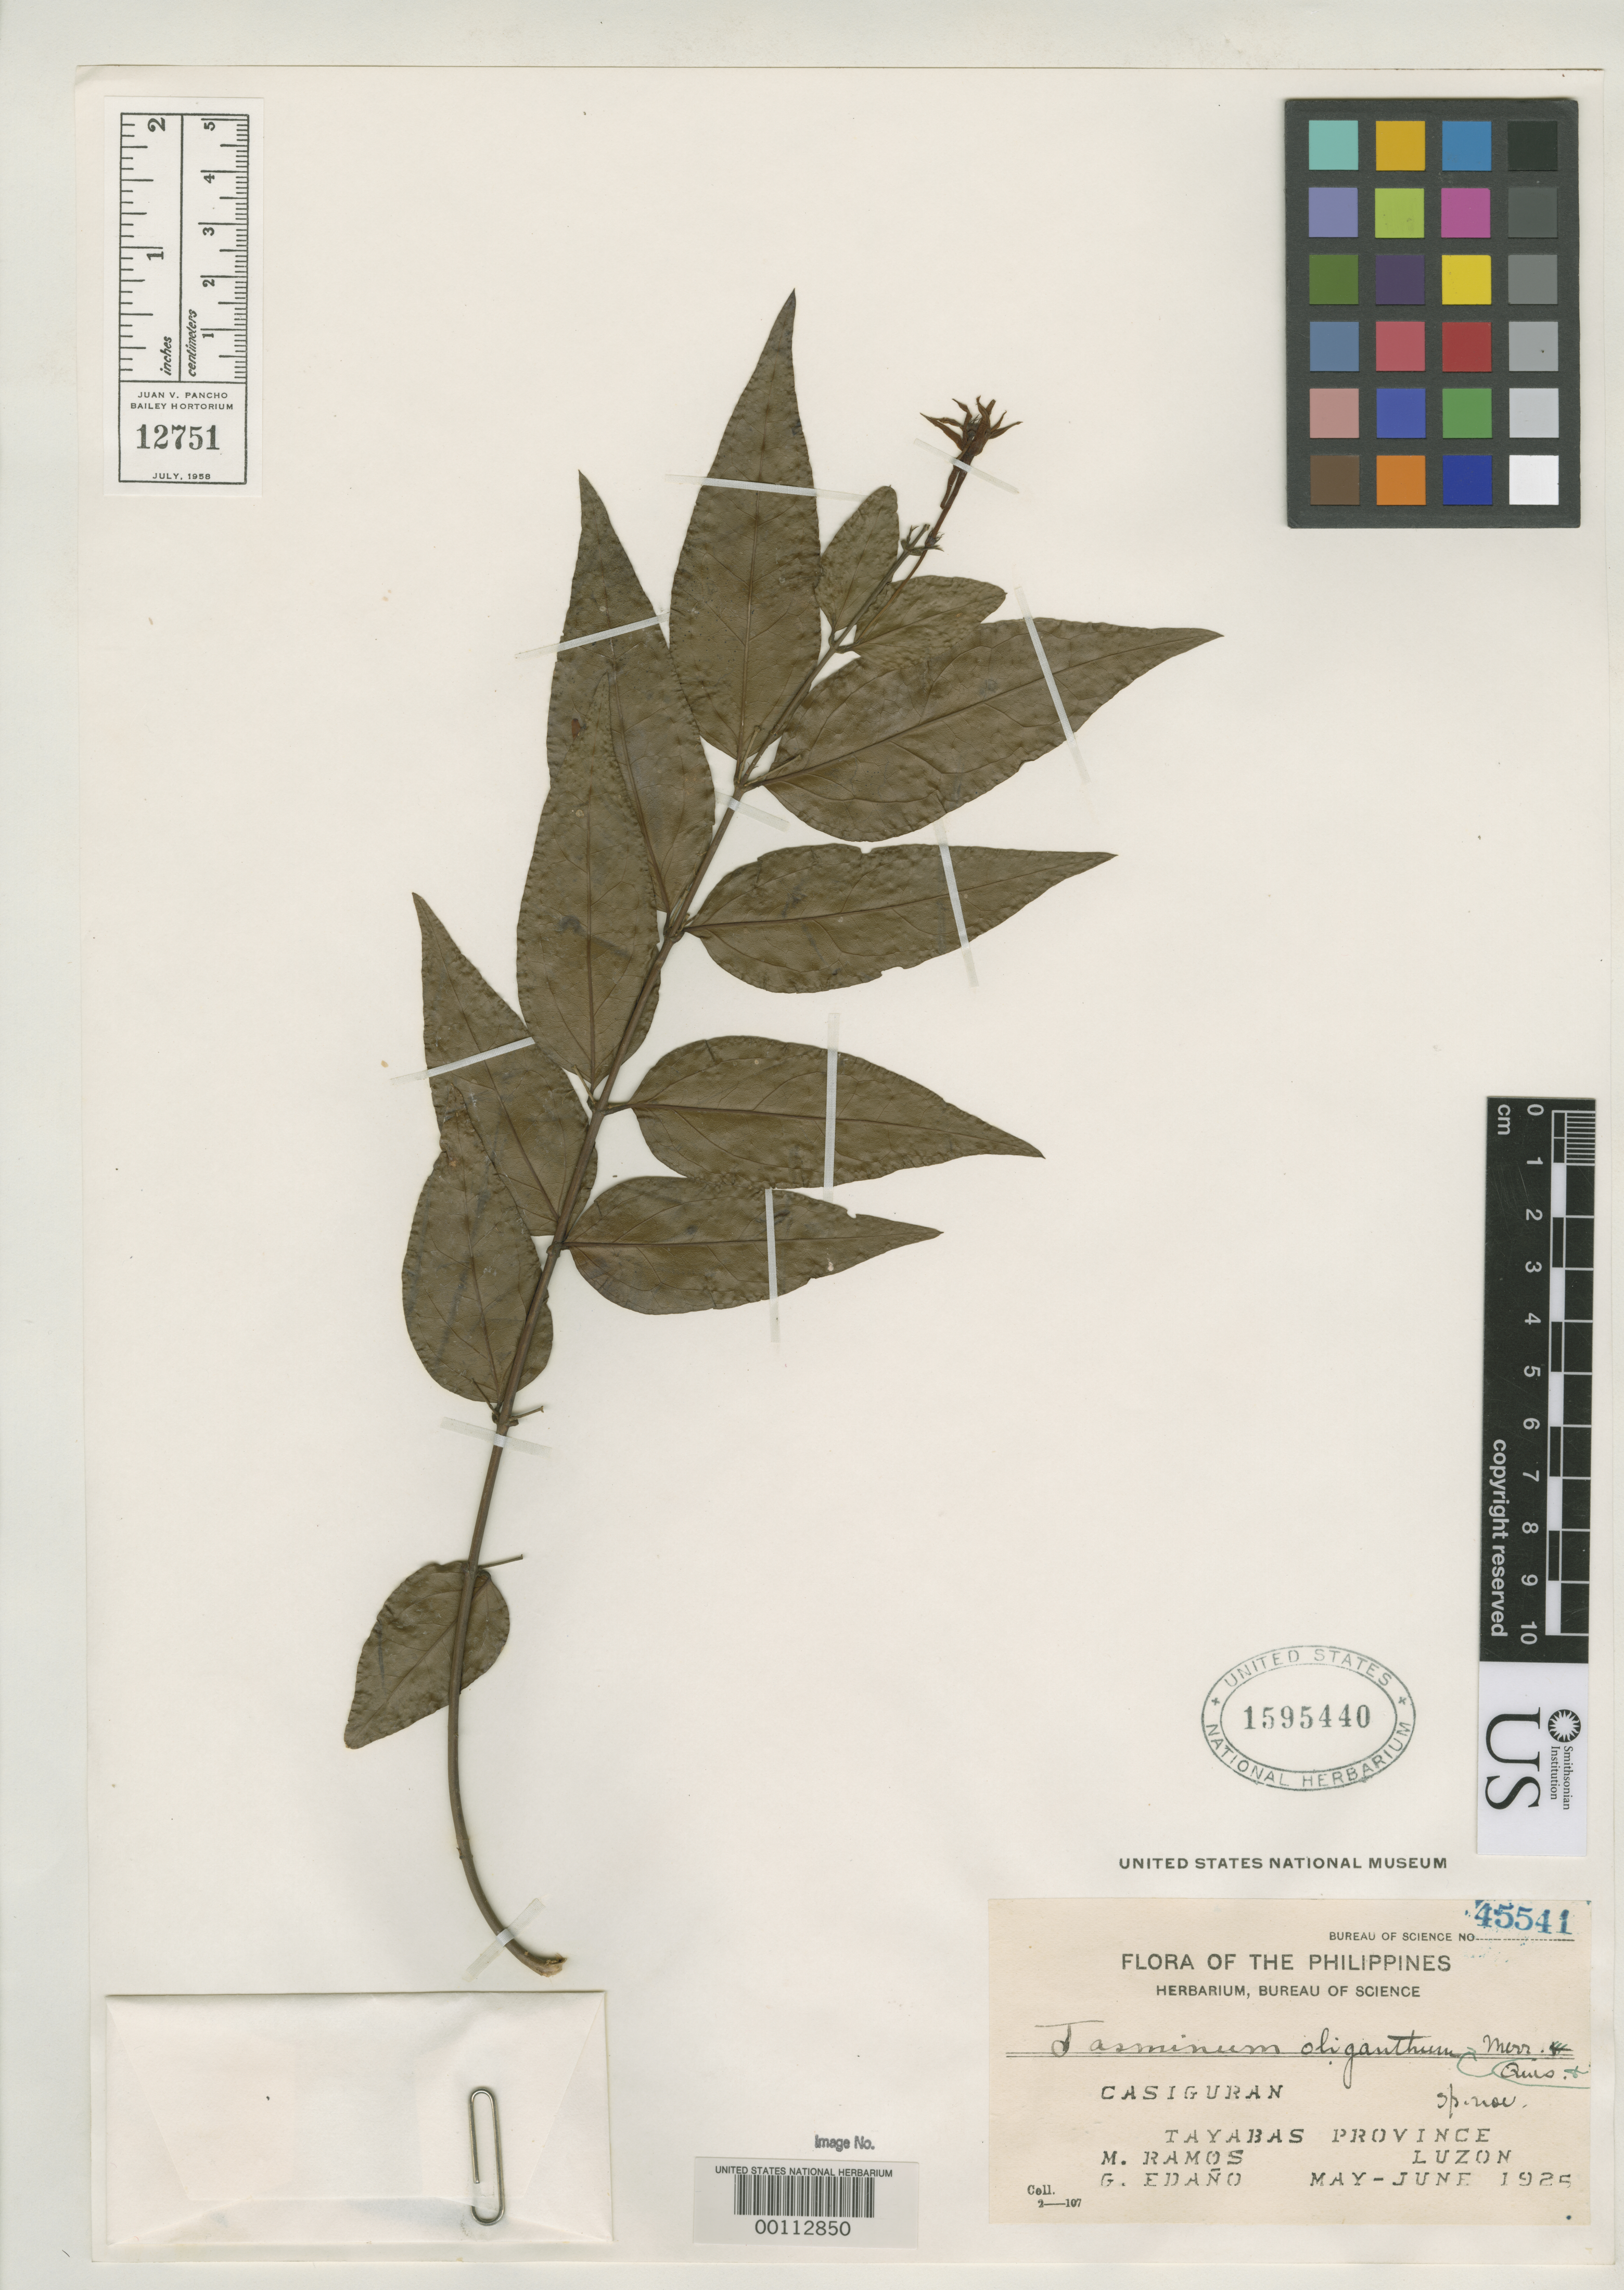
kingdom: Plantae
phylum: Tracheophyta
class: Magnoliopsida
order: Lamiales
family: Oleaceae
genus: Jasminum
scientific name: Jasminum oliganthum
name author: Quisumb. & Merr.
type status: Syntype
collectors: M. Ramos & G. Edaño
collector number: Bur. Sci. 45541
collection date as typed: May-June 1925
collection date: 1925-05/1925-06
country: Philippines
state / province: Calabarzon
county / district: Quezon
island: Luzon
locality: Casiguran.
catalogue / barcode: US 1595440